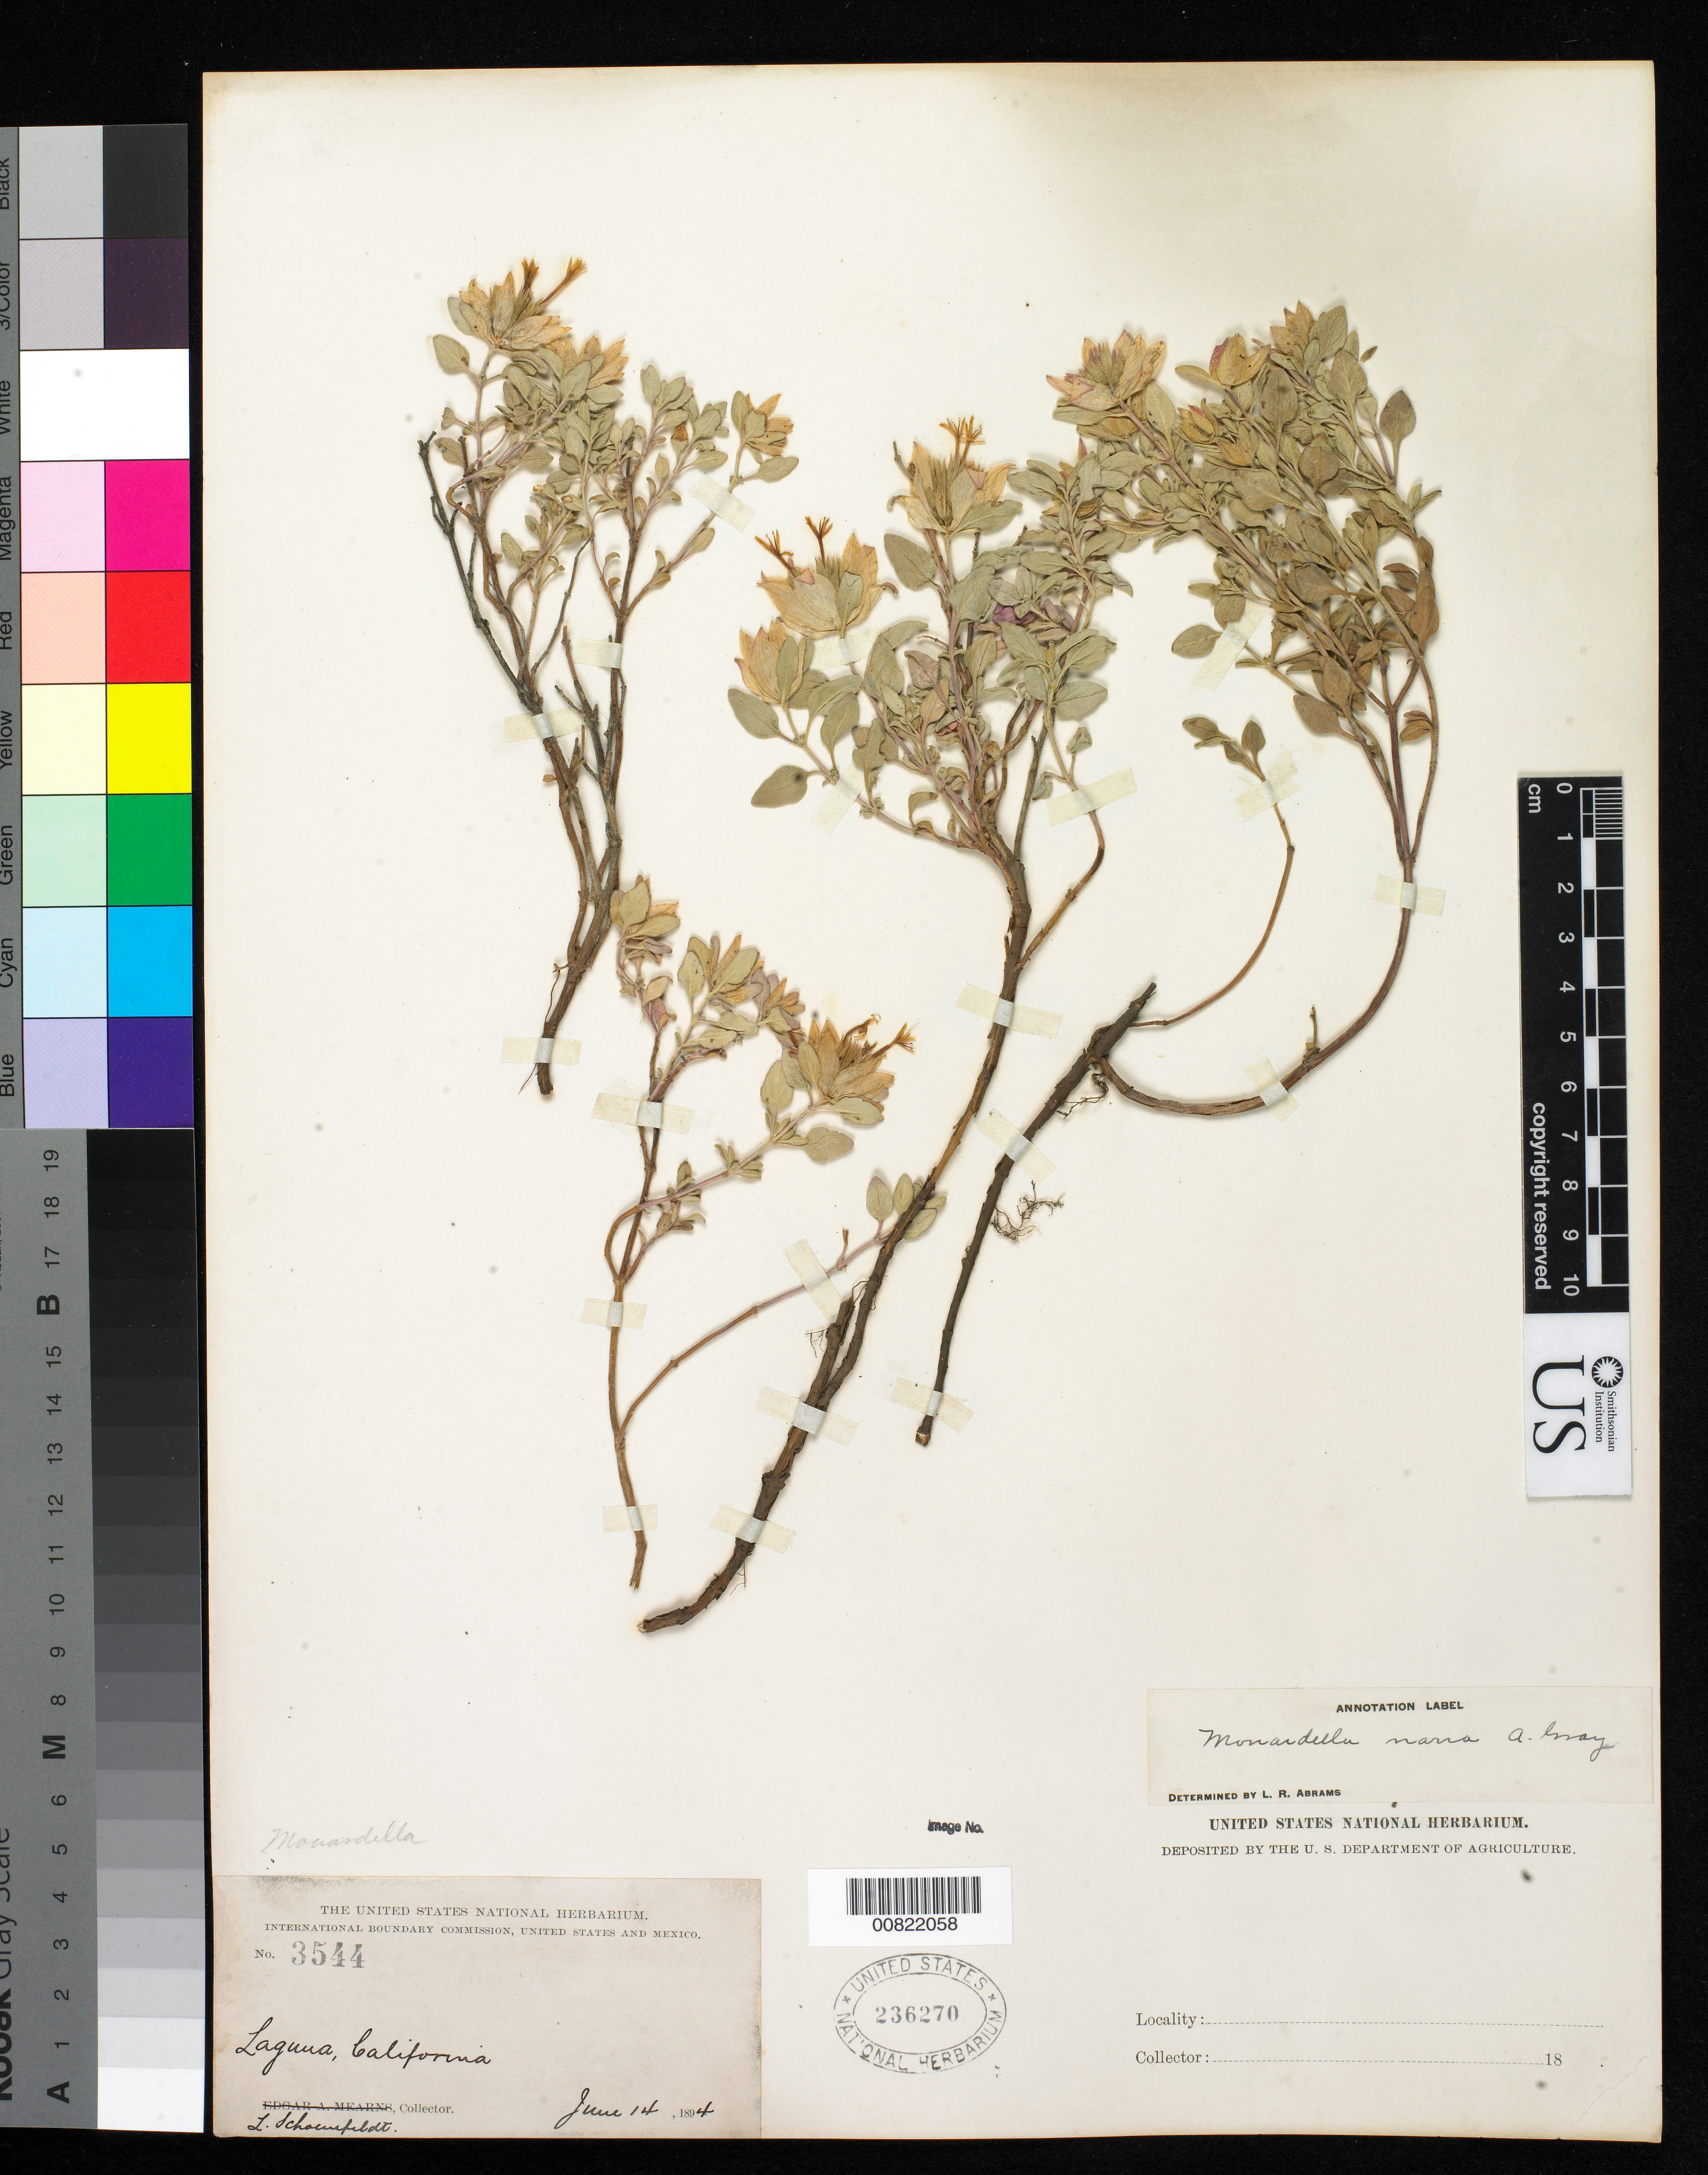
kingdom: Plantae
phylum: Tracheophyta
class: Magnoliopsida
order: Lamiales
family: Lamiaceae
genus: Monardella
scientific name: Monardella nana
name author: A. Gray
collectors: L. Schoenfeldt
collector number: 3544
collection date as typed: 14 Jun 1894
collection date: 1894-06-14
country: United States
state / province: California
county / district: Orange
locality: Laguna, California.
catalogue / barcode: US 236270